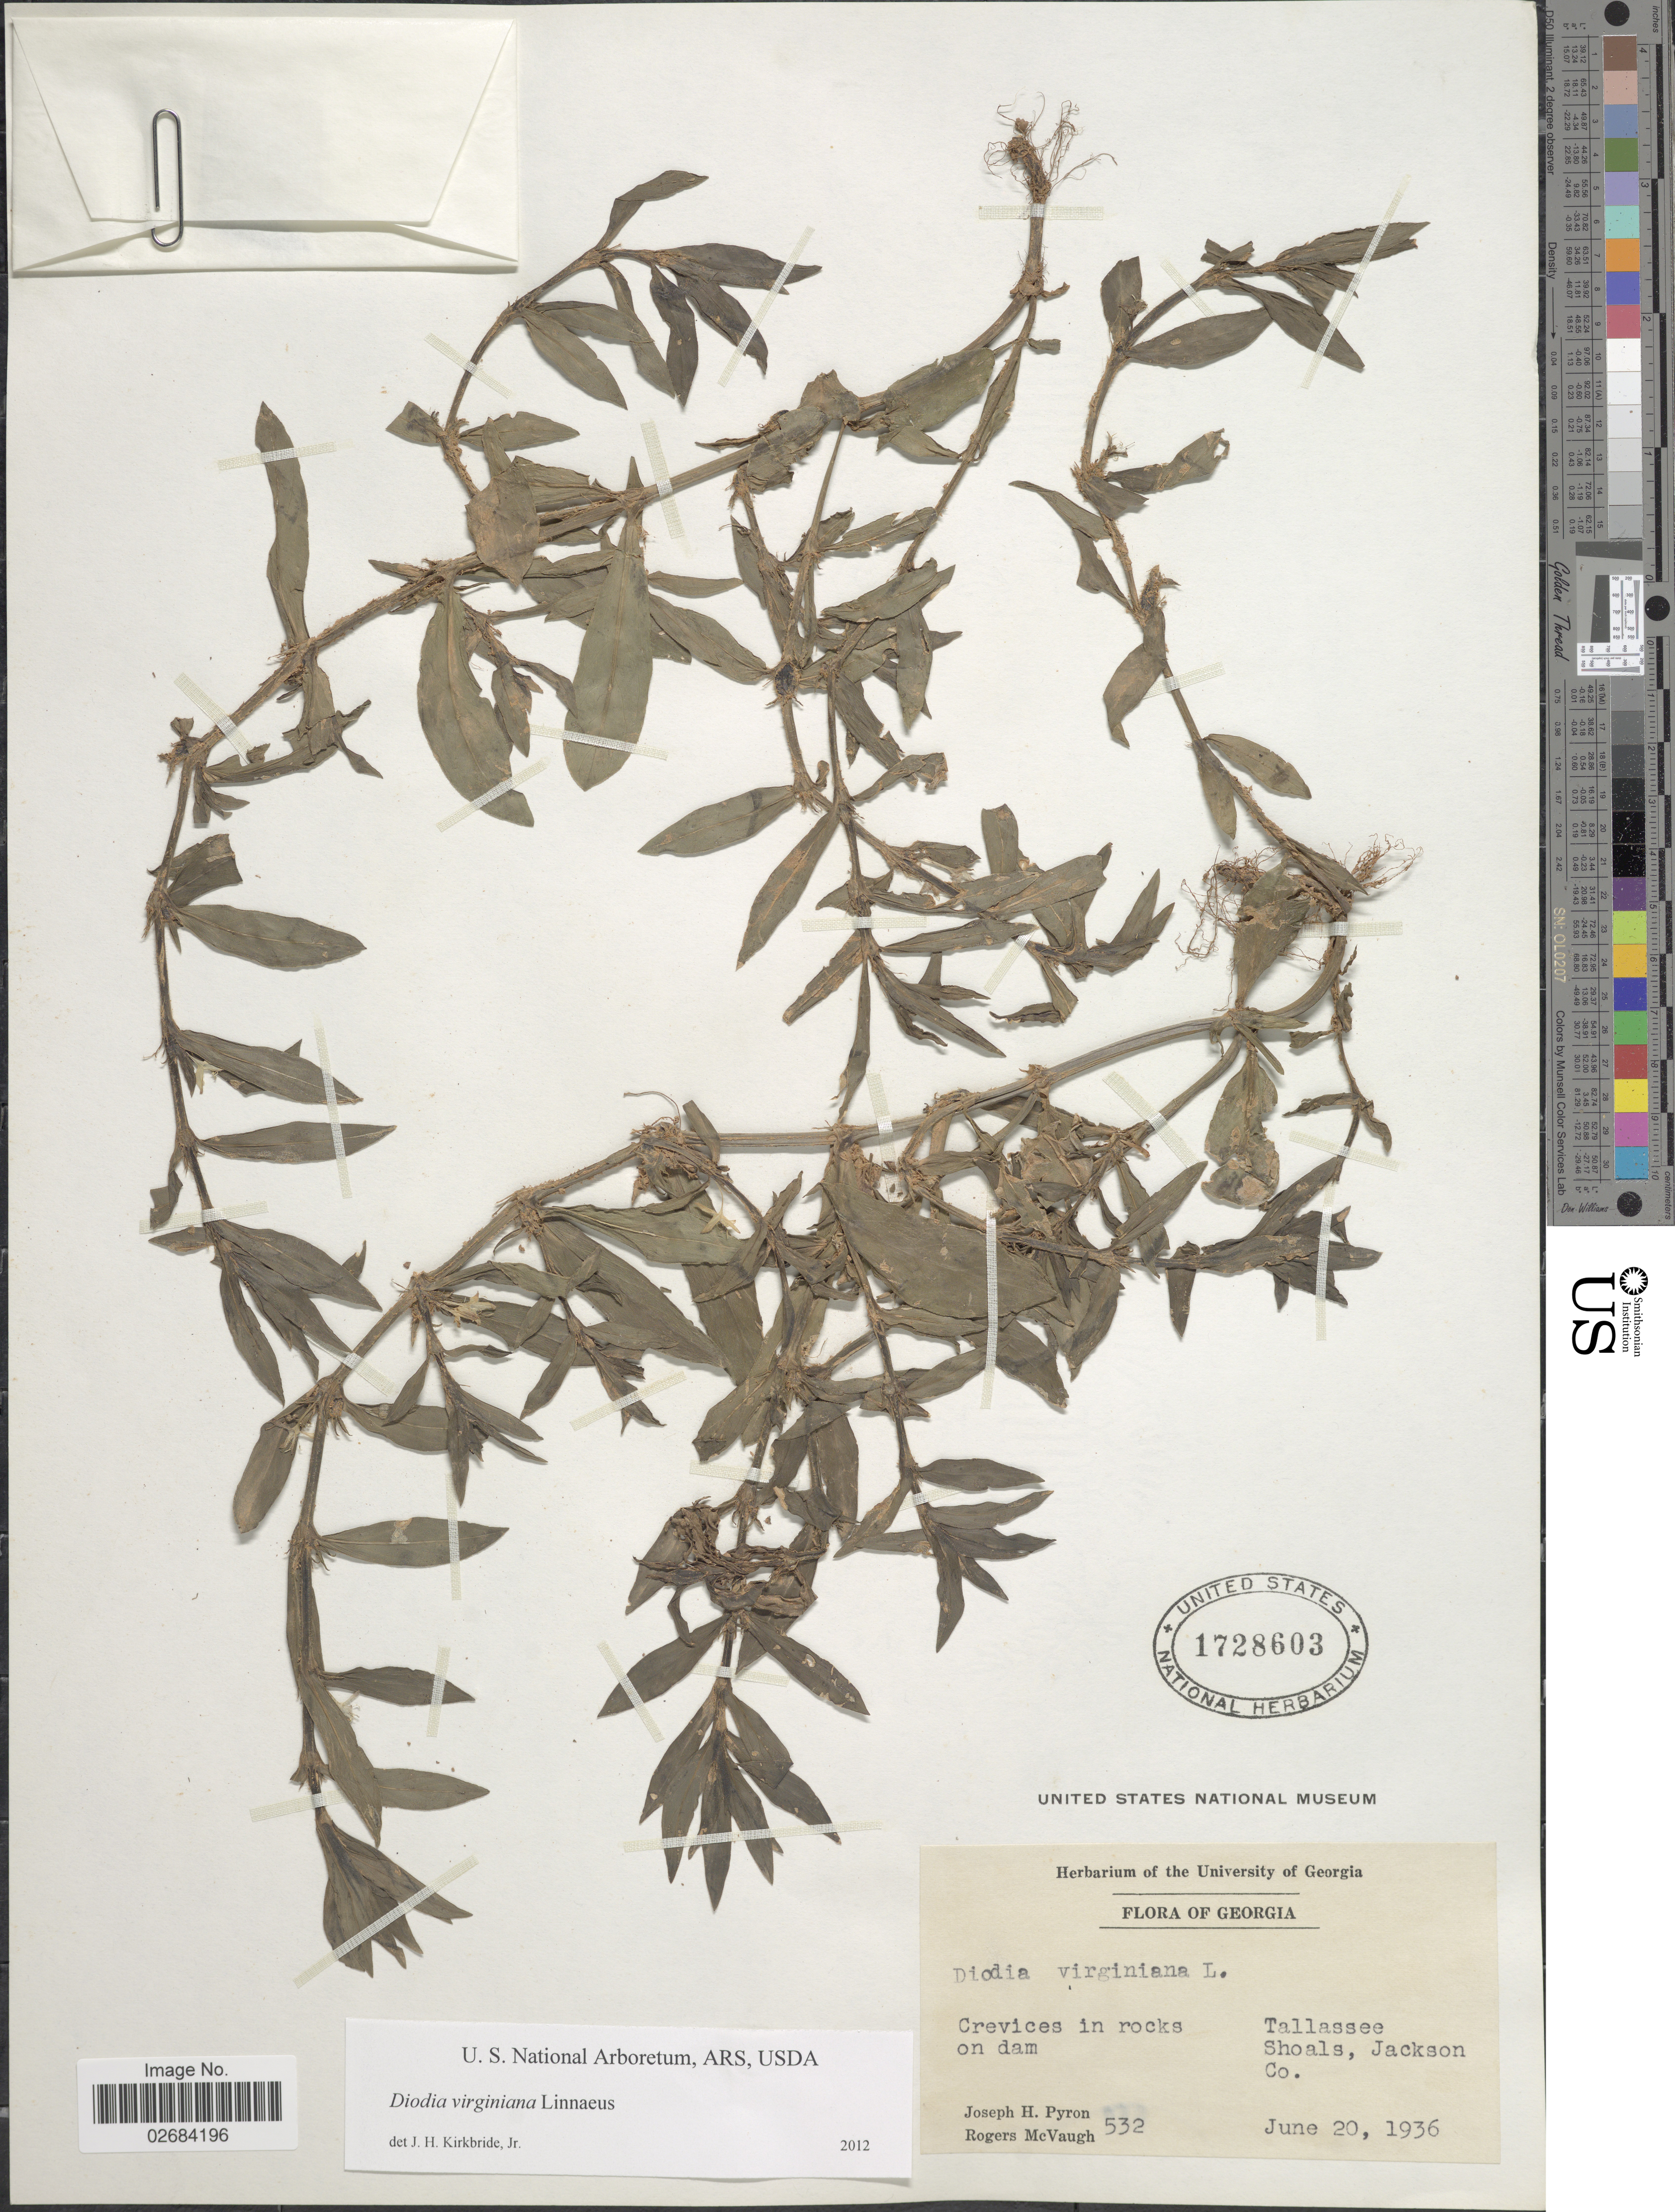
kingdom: Plantae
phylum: Tracheophyta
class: Magnoliopsida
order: Gentianales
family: Rubiaceae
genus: Diodia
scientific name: Diodia virginiana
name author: L.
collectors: J. H. Pyron & R. McVaugh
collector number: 532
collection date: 1936-06-20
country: United States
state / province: Georgia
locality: Crevices in rocks on dam, Tallassee Shoals, Jackson Co.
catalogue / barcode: US 1728603